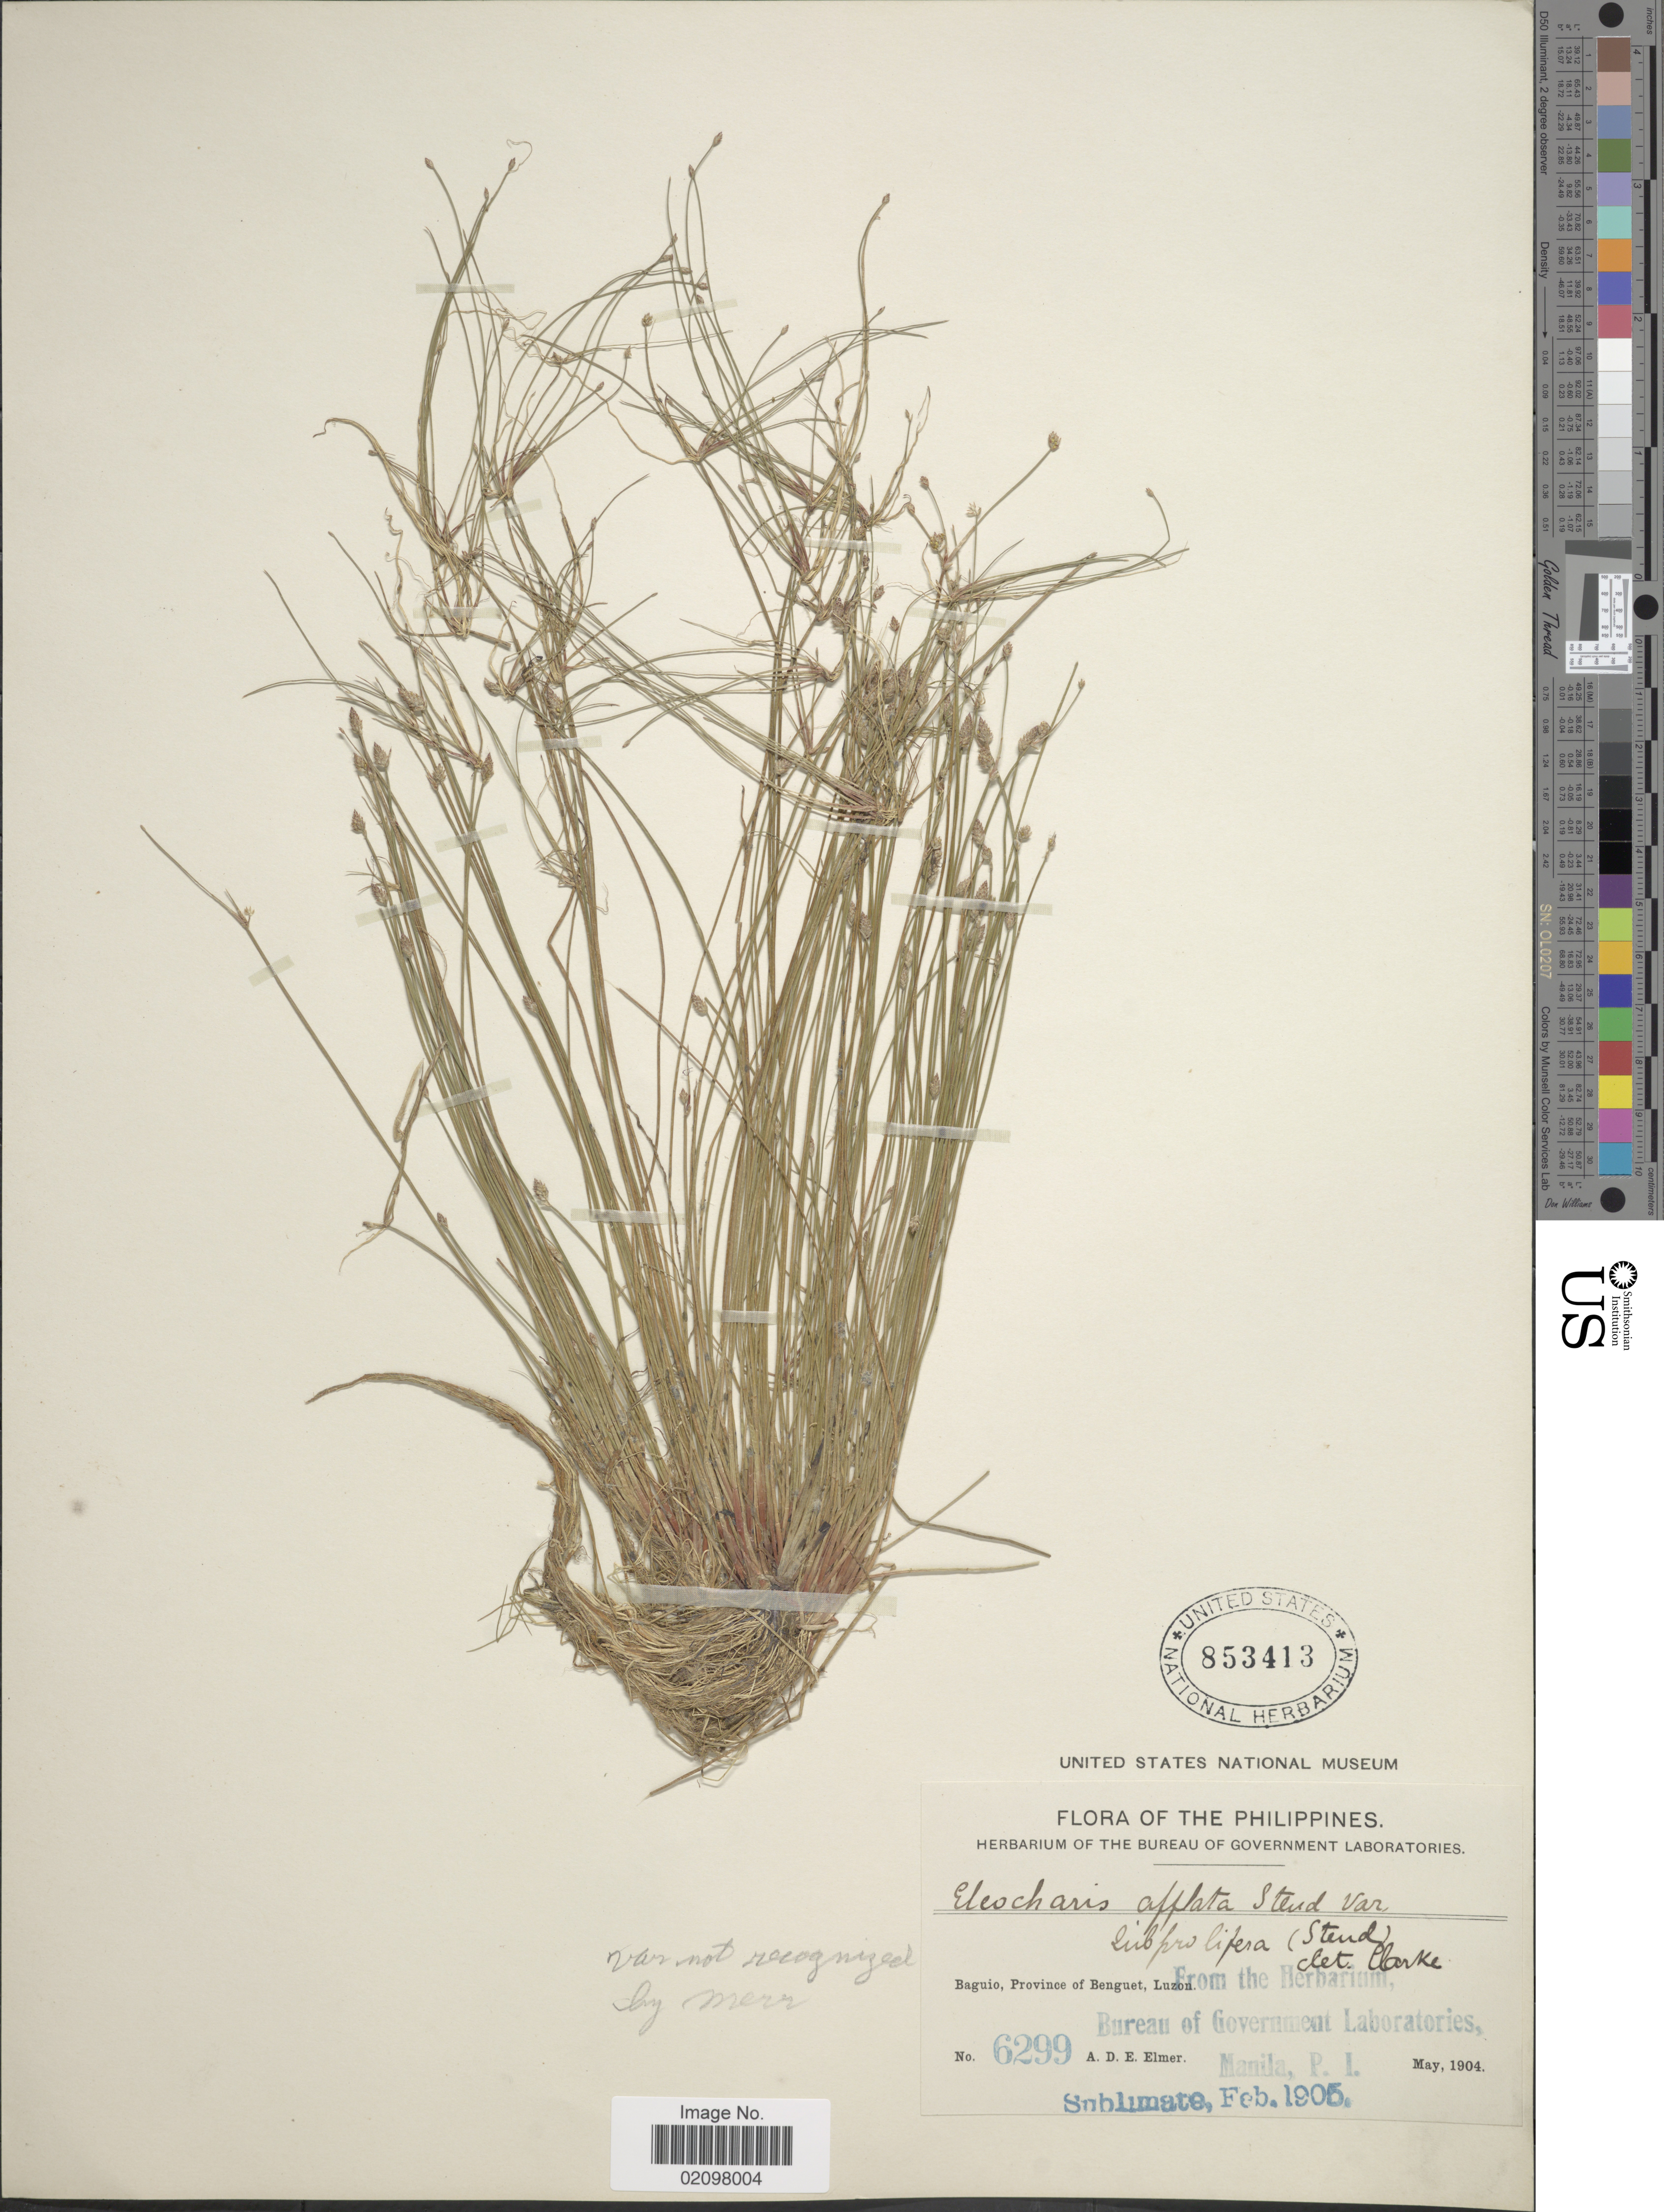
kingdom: Plantae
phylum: Tracheophyta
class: Liliopsida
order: Poales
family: Cyperaceae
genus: Eleocharis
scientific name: Eleocharis congesta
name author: D. Don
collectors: A. D. E. Elmer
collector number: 6299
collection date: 1904-05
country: Philippines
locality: Baguio, Province of Benguet, Luzon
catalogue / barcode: US 853413